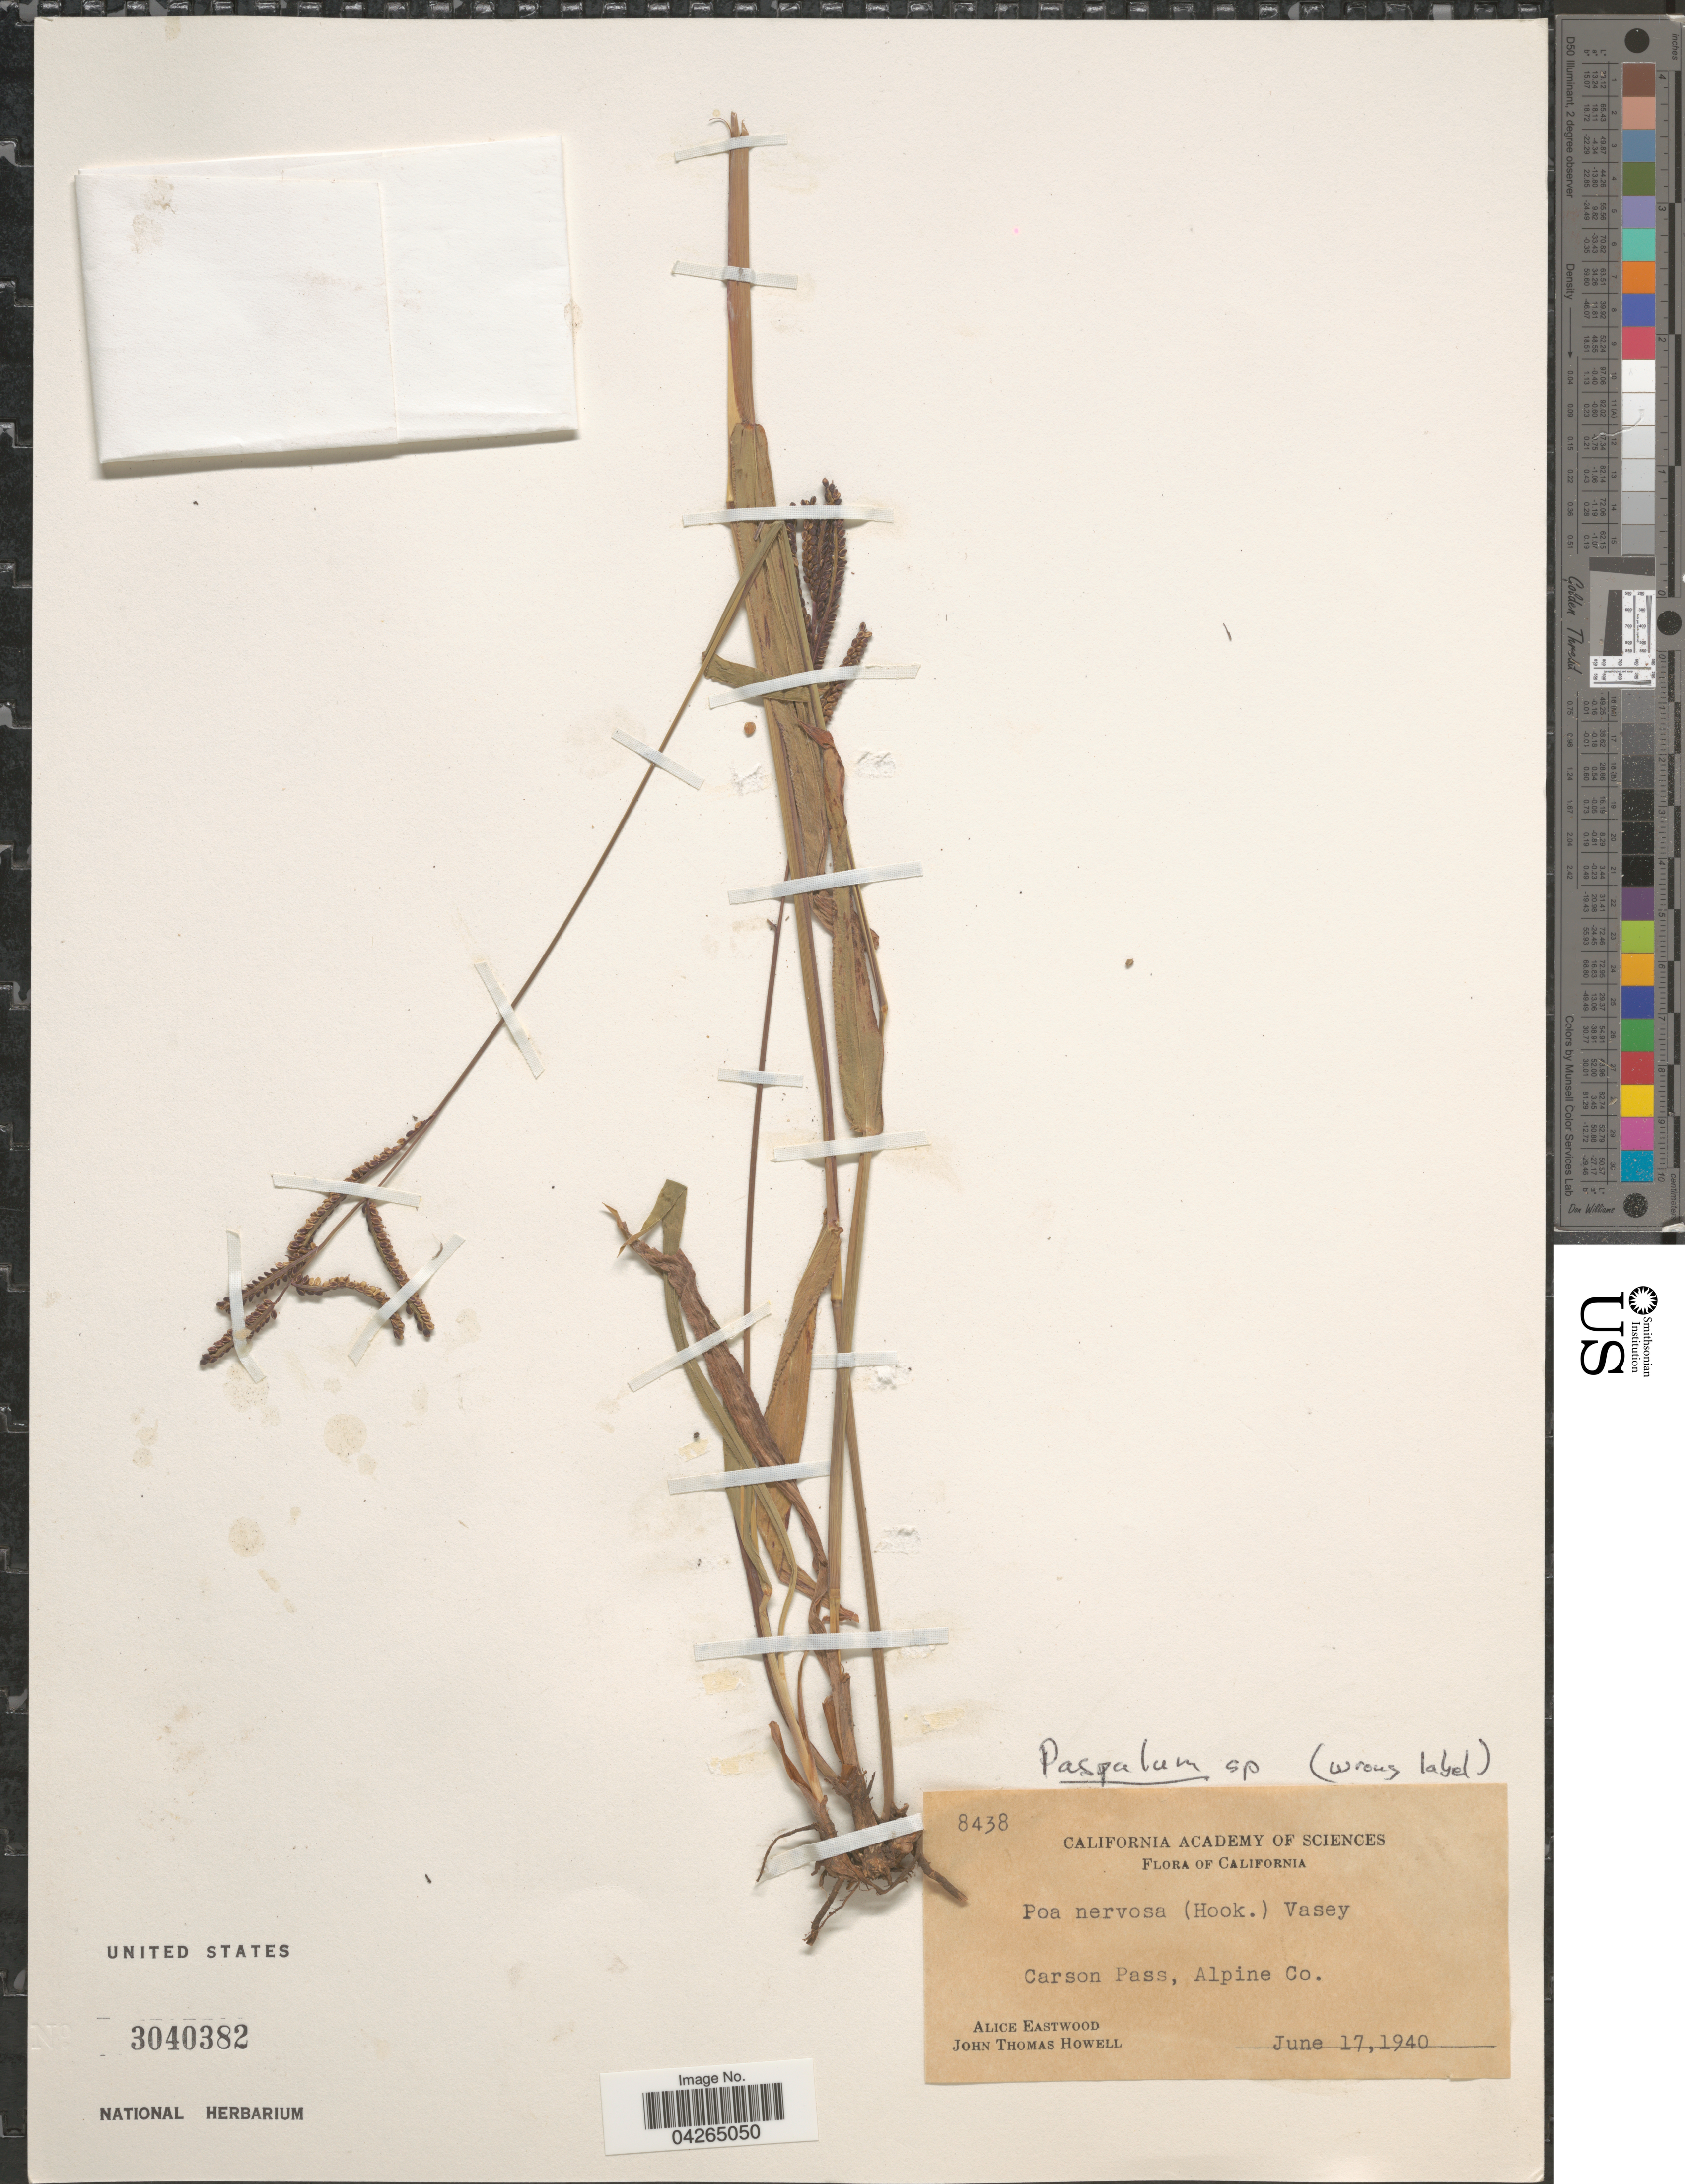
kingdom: Plantae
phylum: Tracheophyta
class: Liliopsida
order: Poales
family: Poaceae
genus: Paspalum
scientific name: Paspalum sp.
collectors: A. Eastwood & J. T. Howell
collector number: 8438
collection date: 1940-06-17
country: United States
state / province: California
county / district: Alpine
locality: Carson Pass, Alpine Co.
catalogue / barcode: US 3040382